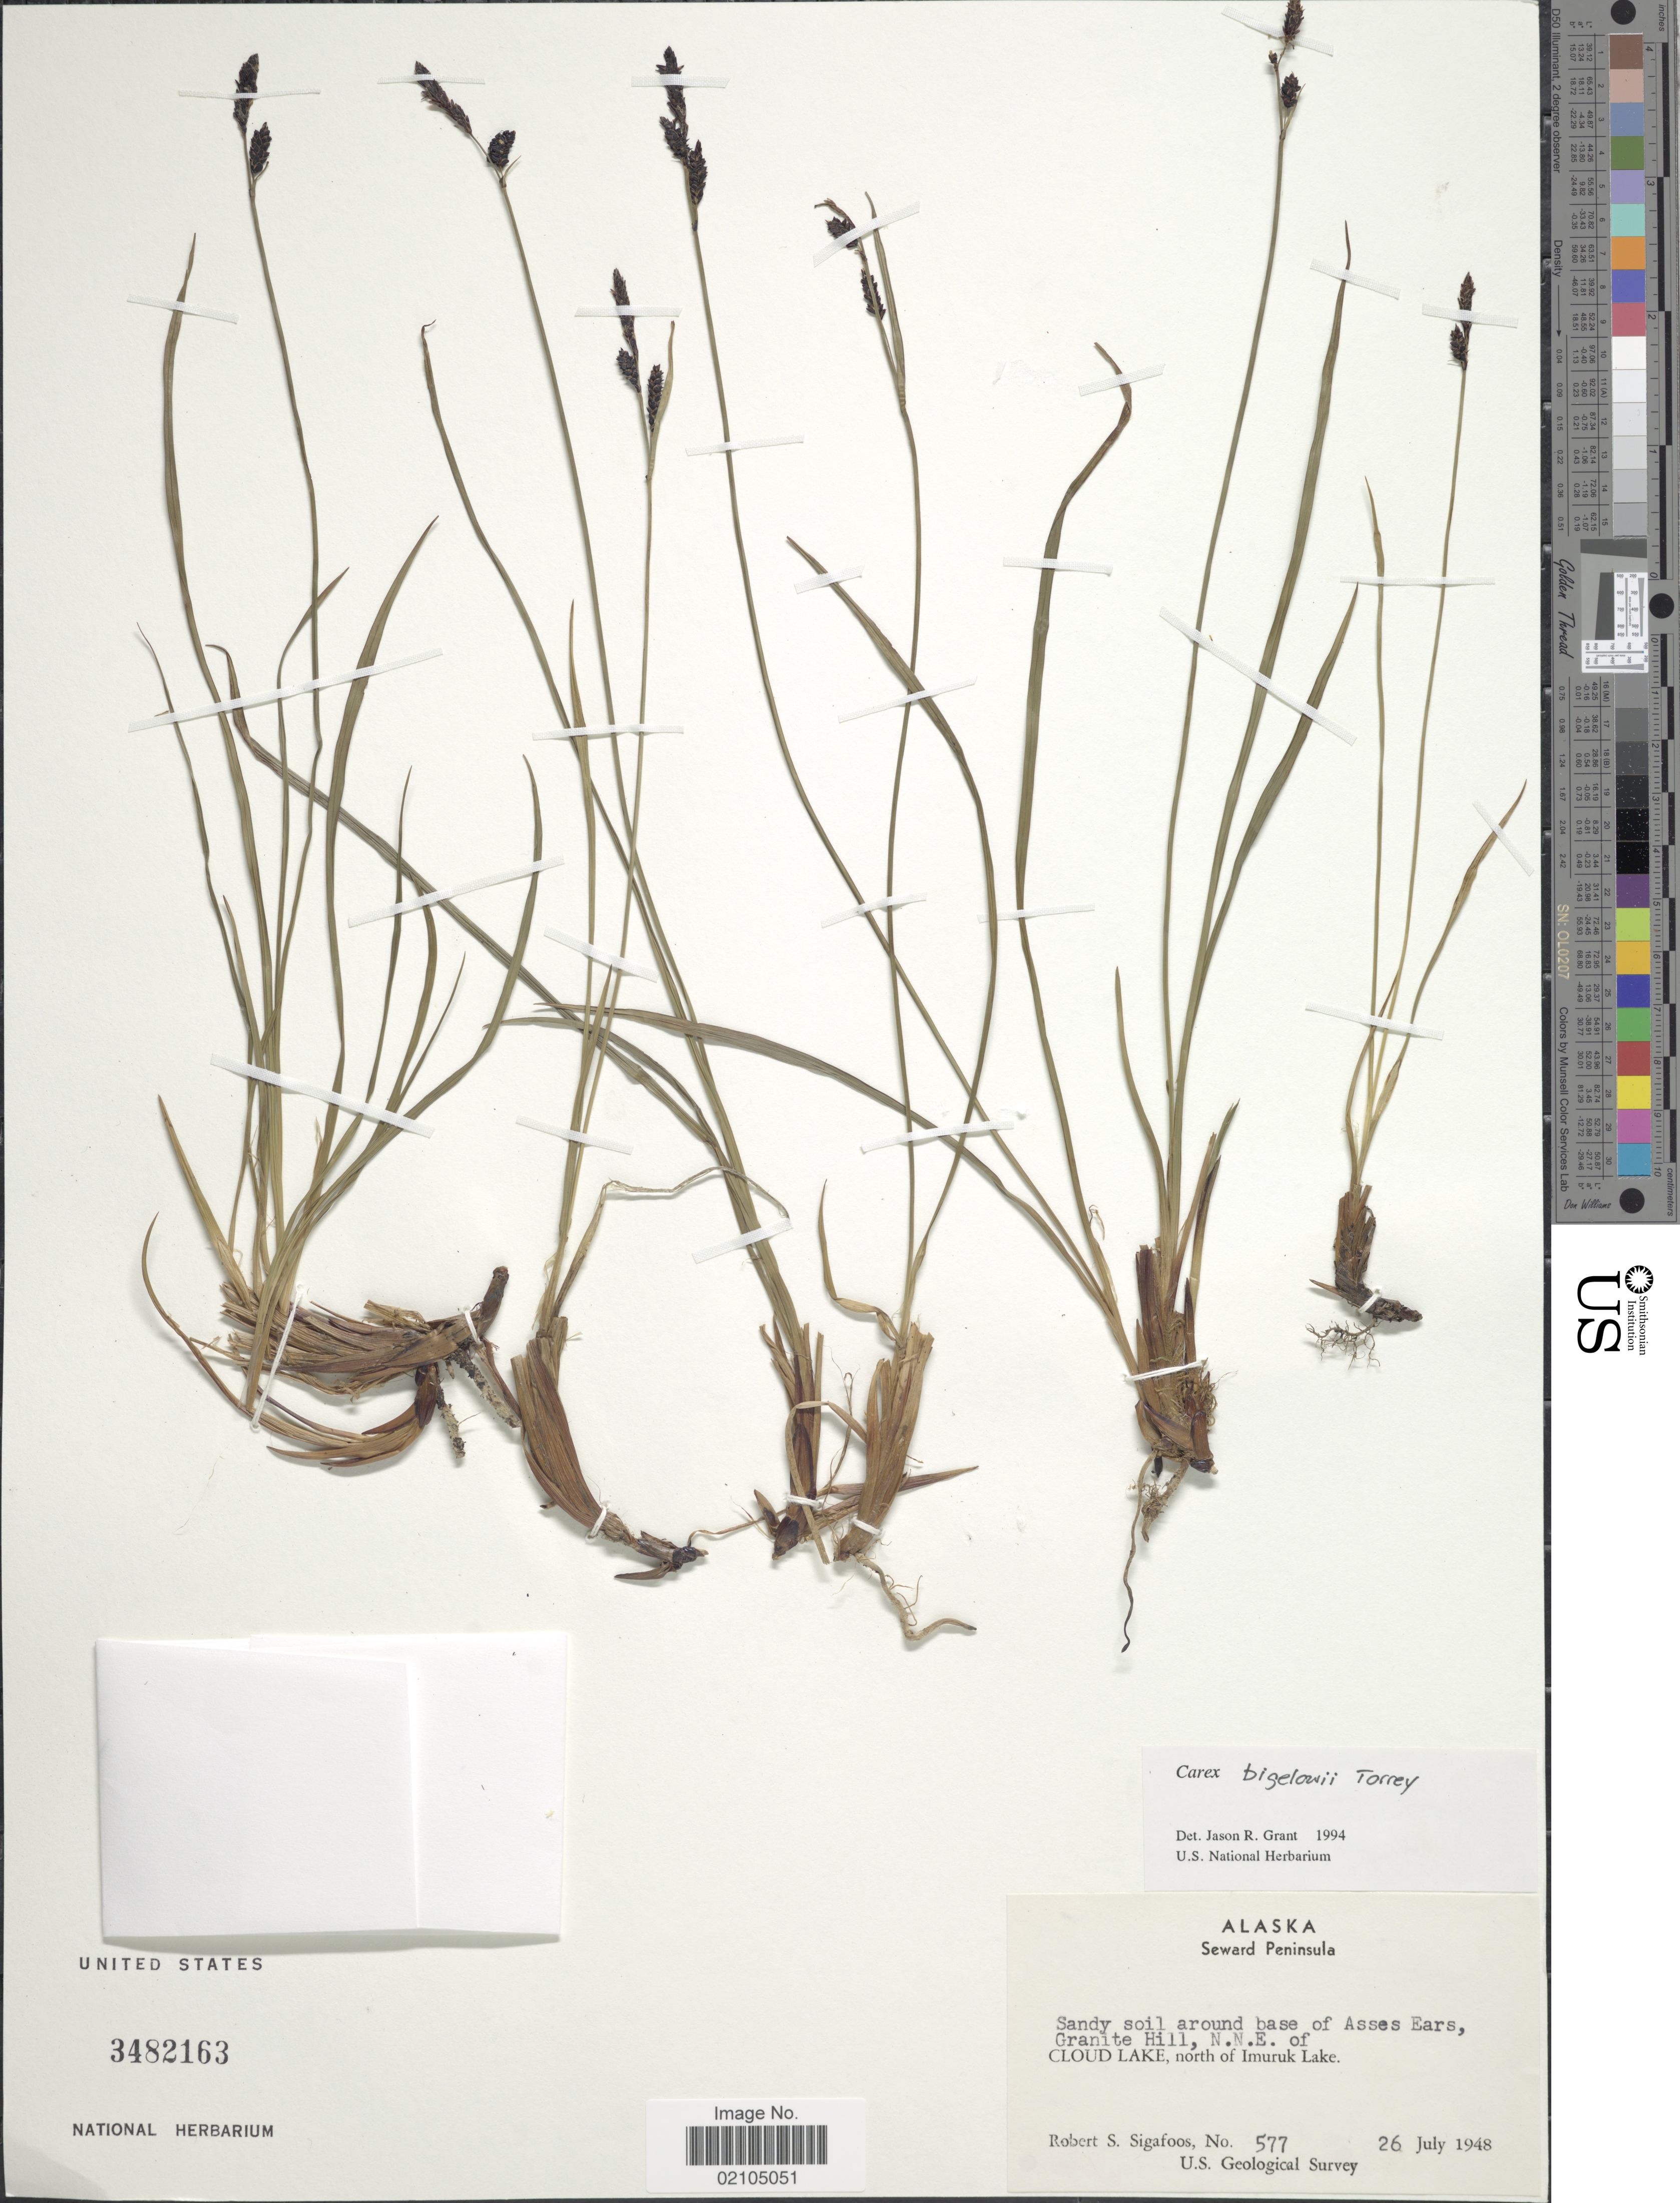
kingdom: Plantae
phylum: Tracheophyta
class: Liliopsida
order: Poales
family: Cyperaceae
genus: Carex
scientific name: Carex bigelowii subsp. lugens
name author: (Holm) T.V. Egorova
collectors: R. Sigafoos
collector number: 577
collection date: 1948-07-26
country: United States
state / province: Alaska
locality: Seward Peninsula. Sandy soil around base of Asses Ears, Granite Hill, N.N.E. of Cloud Lake, north of Imuruk Lake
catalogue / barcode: US 3482163